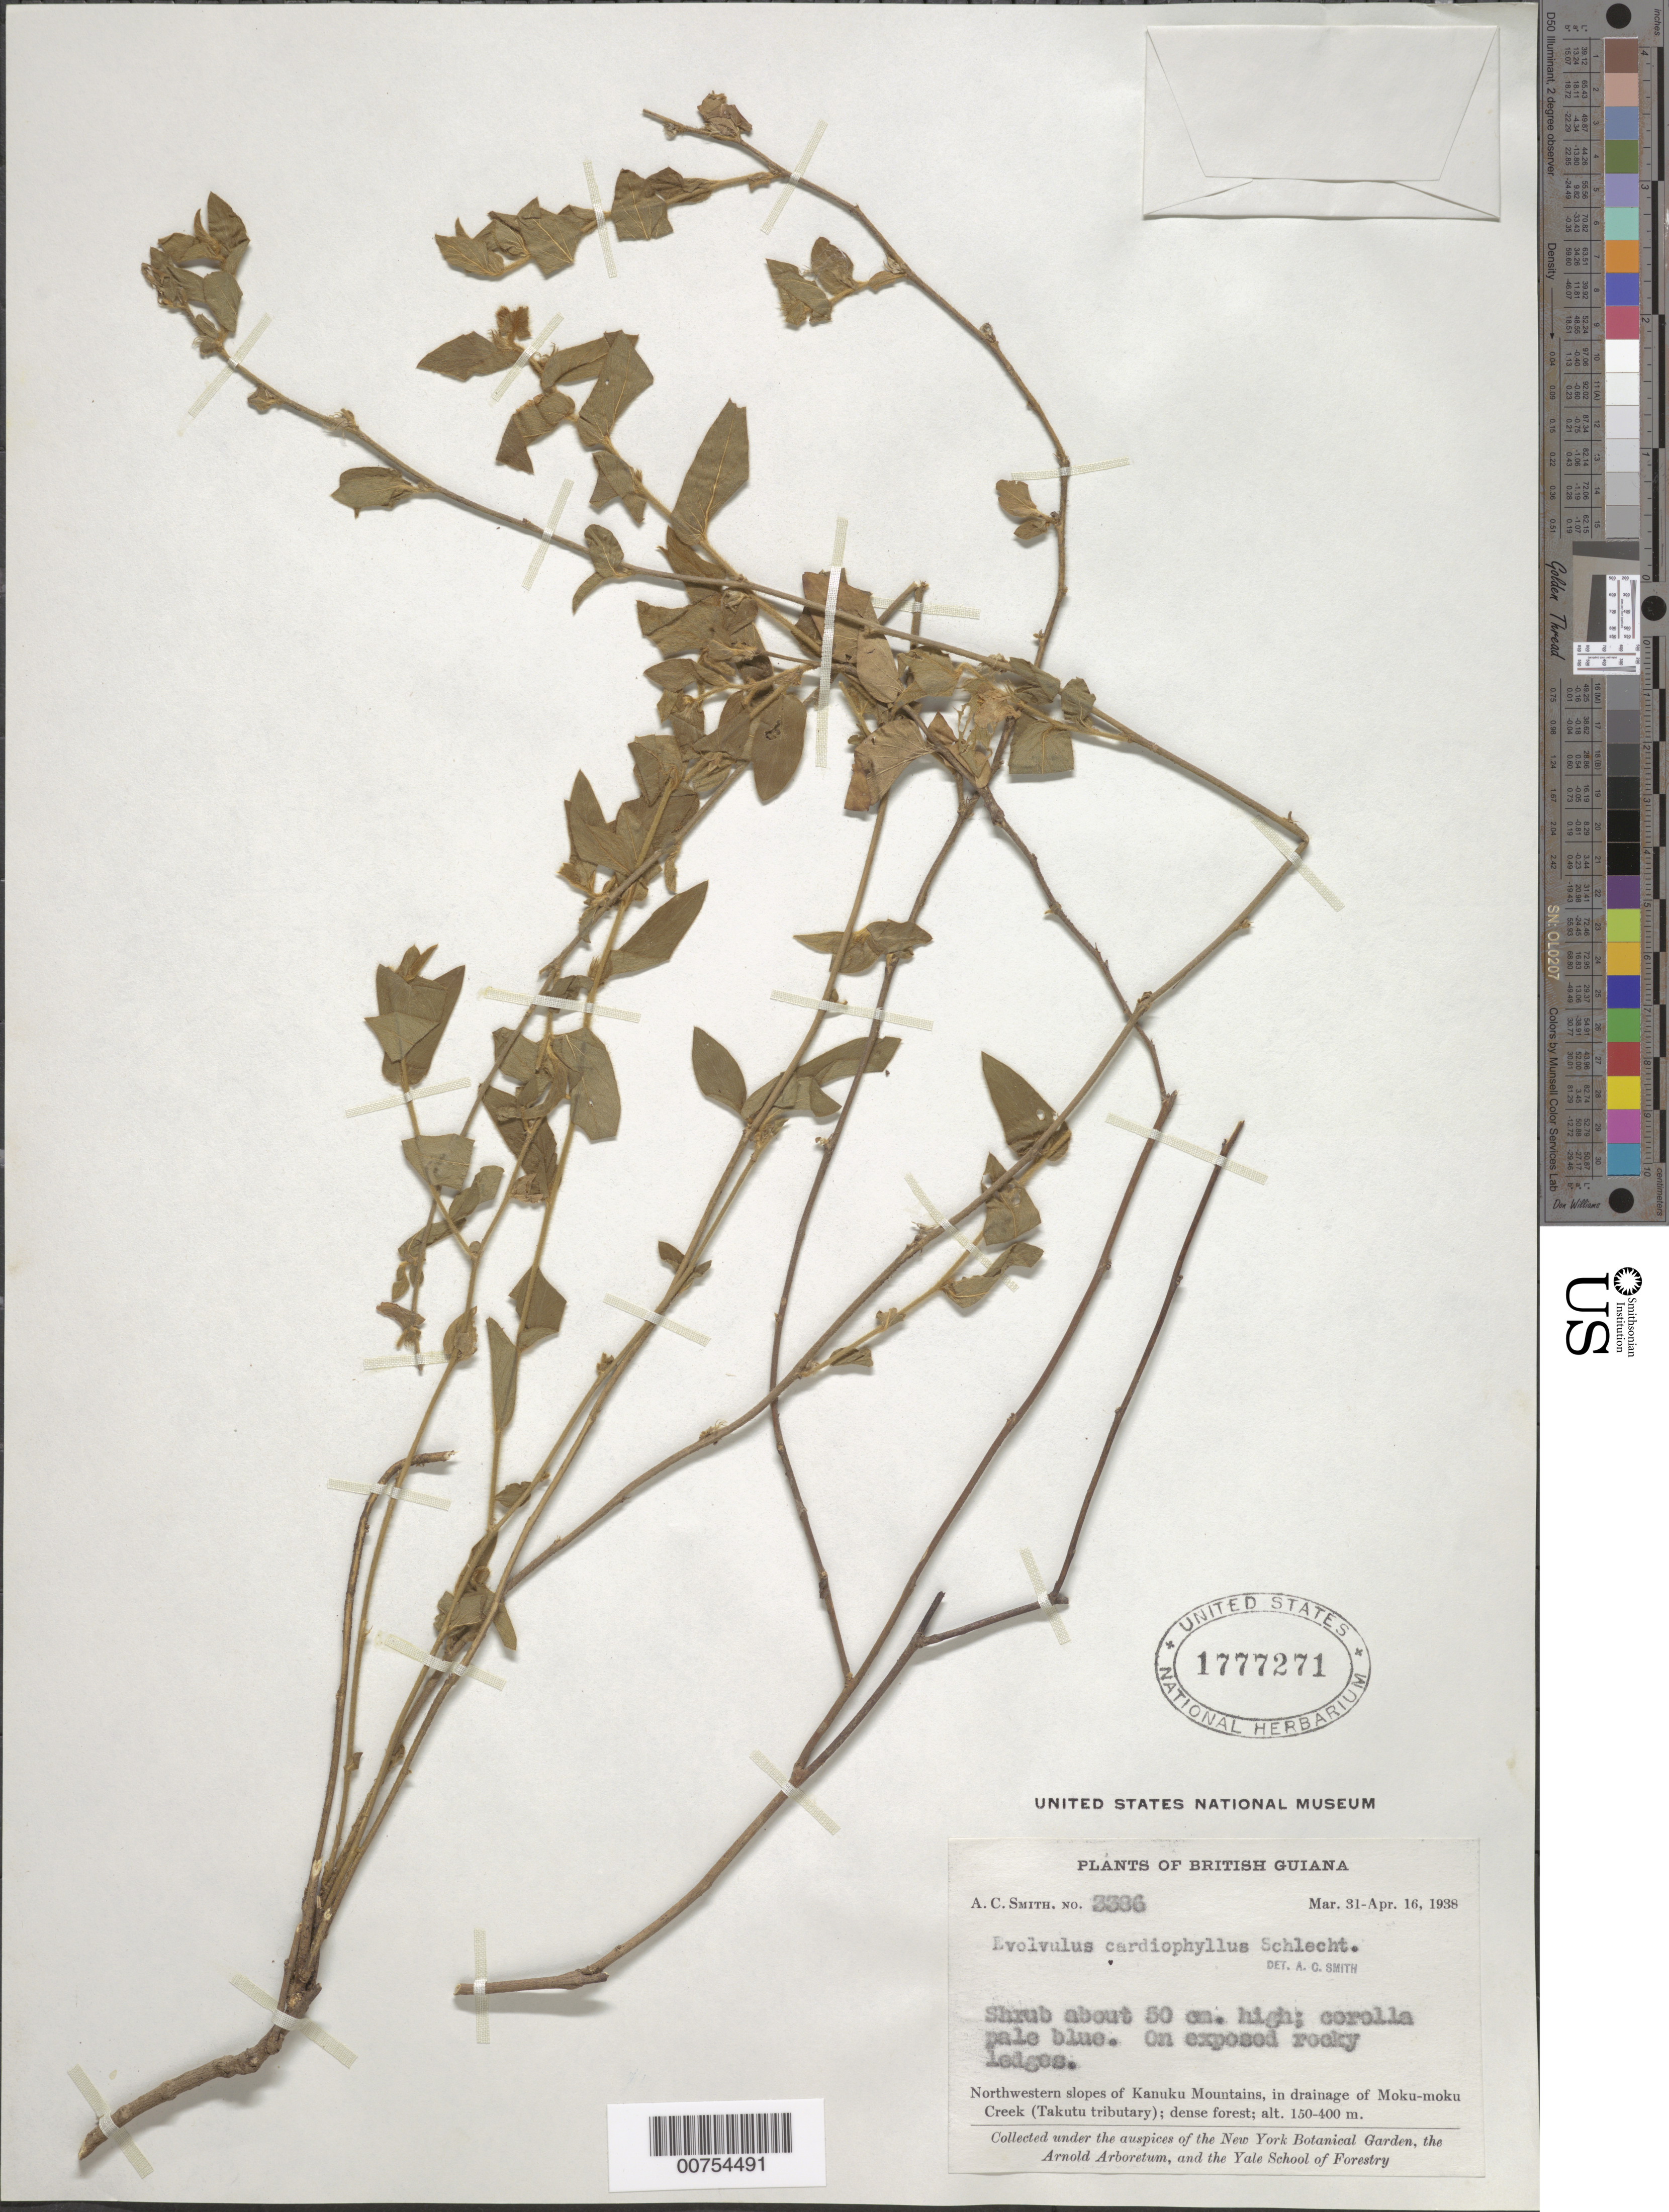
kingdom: Plantae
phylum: Tracheophyta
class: Magnoliopsida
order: Solanales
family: Convolvulaceae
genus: Evolvulus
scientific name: Evolvulus cardiophyllus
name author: Schltdl.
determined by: Smith, A. C.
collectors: A. C. Smith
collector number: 3386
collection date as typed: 31-Mar-38 to 16-Apr-38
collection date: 1938-03-31/1938-04-16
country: Guyana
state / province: U. Takutu-U. Essequibo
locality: Kanuku Mts., NW slopes, in drainage of Moku-moku Creek (Takutu tributary)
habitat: On exposed rocky ledges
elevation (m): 150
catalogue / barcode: US 1777271